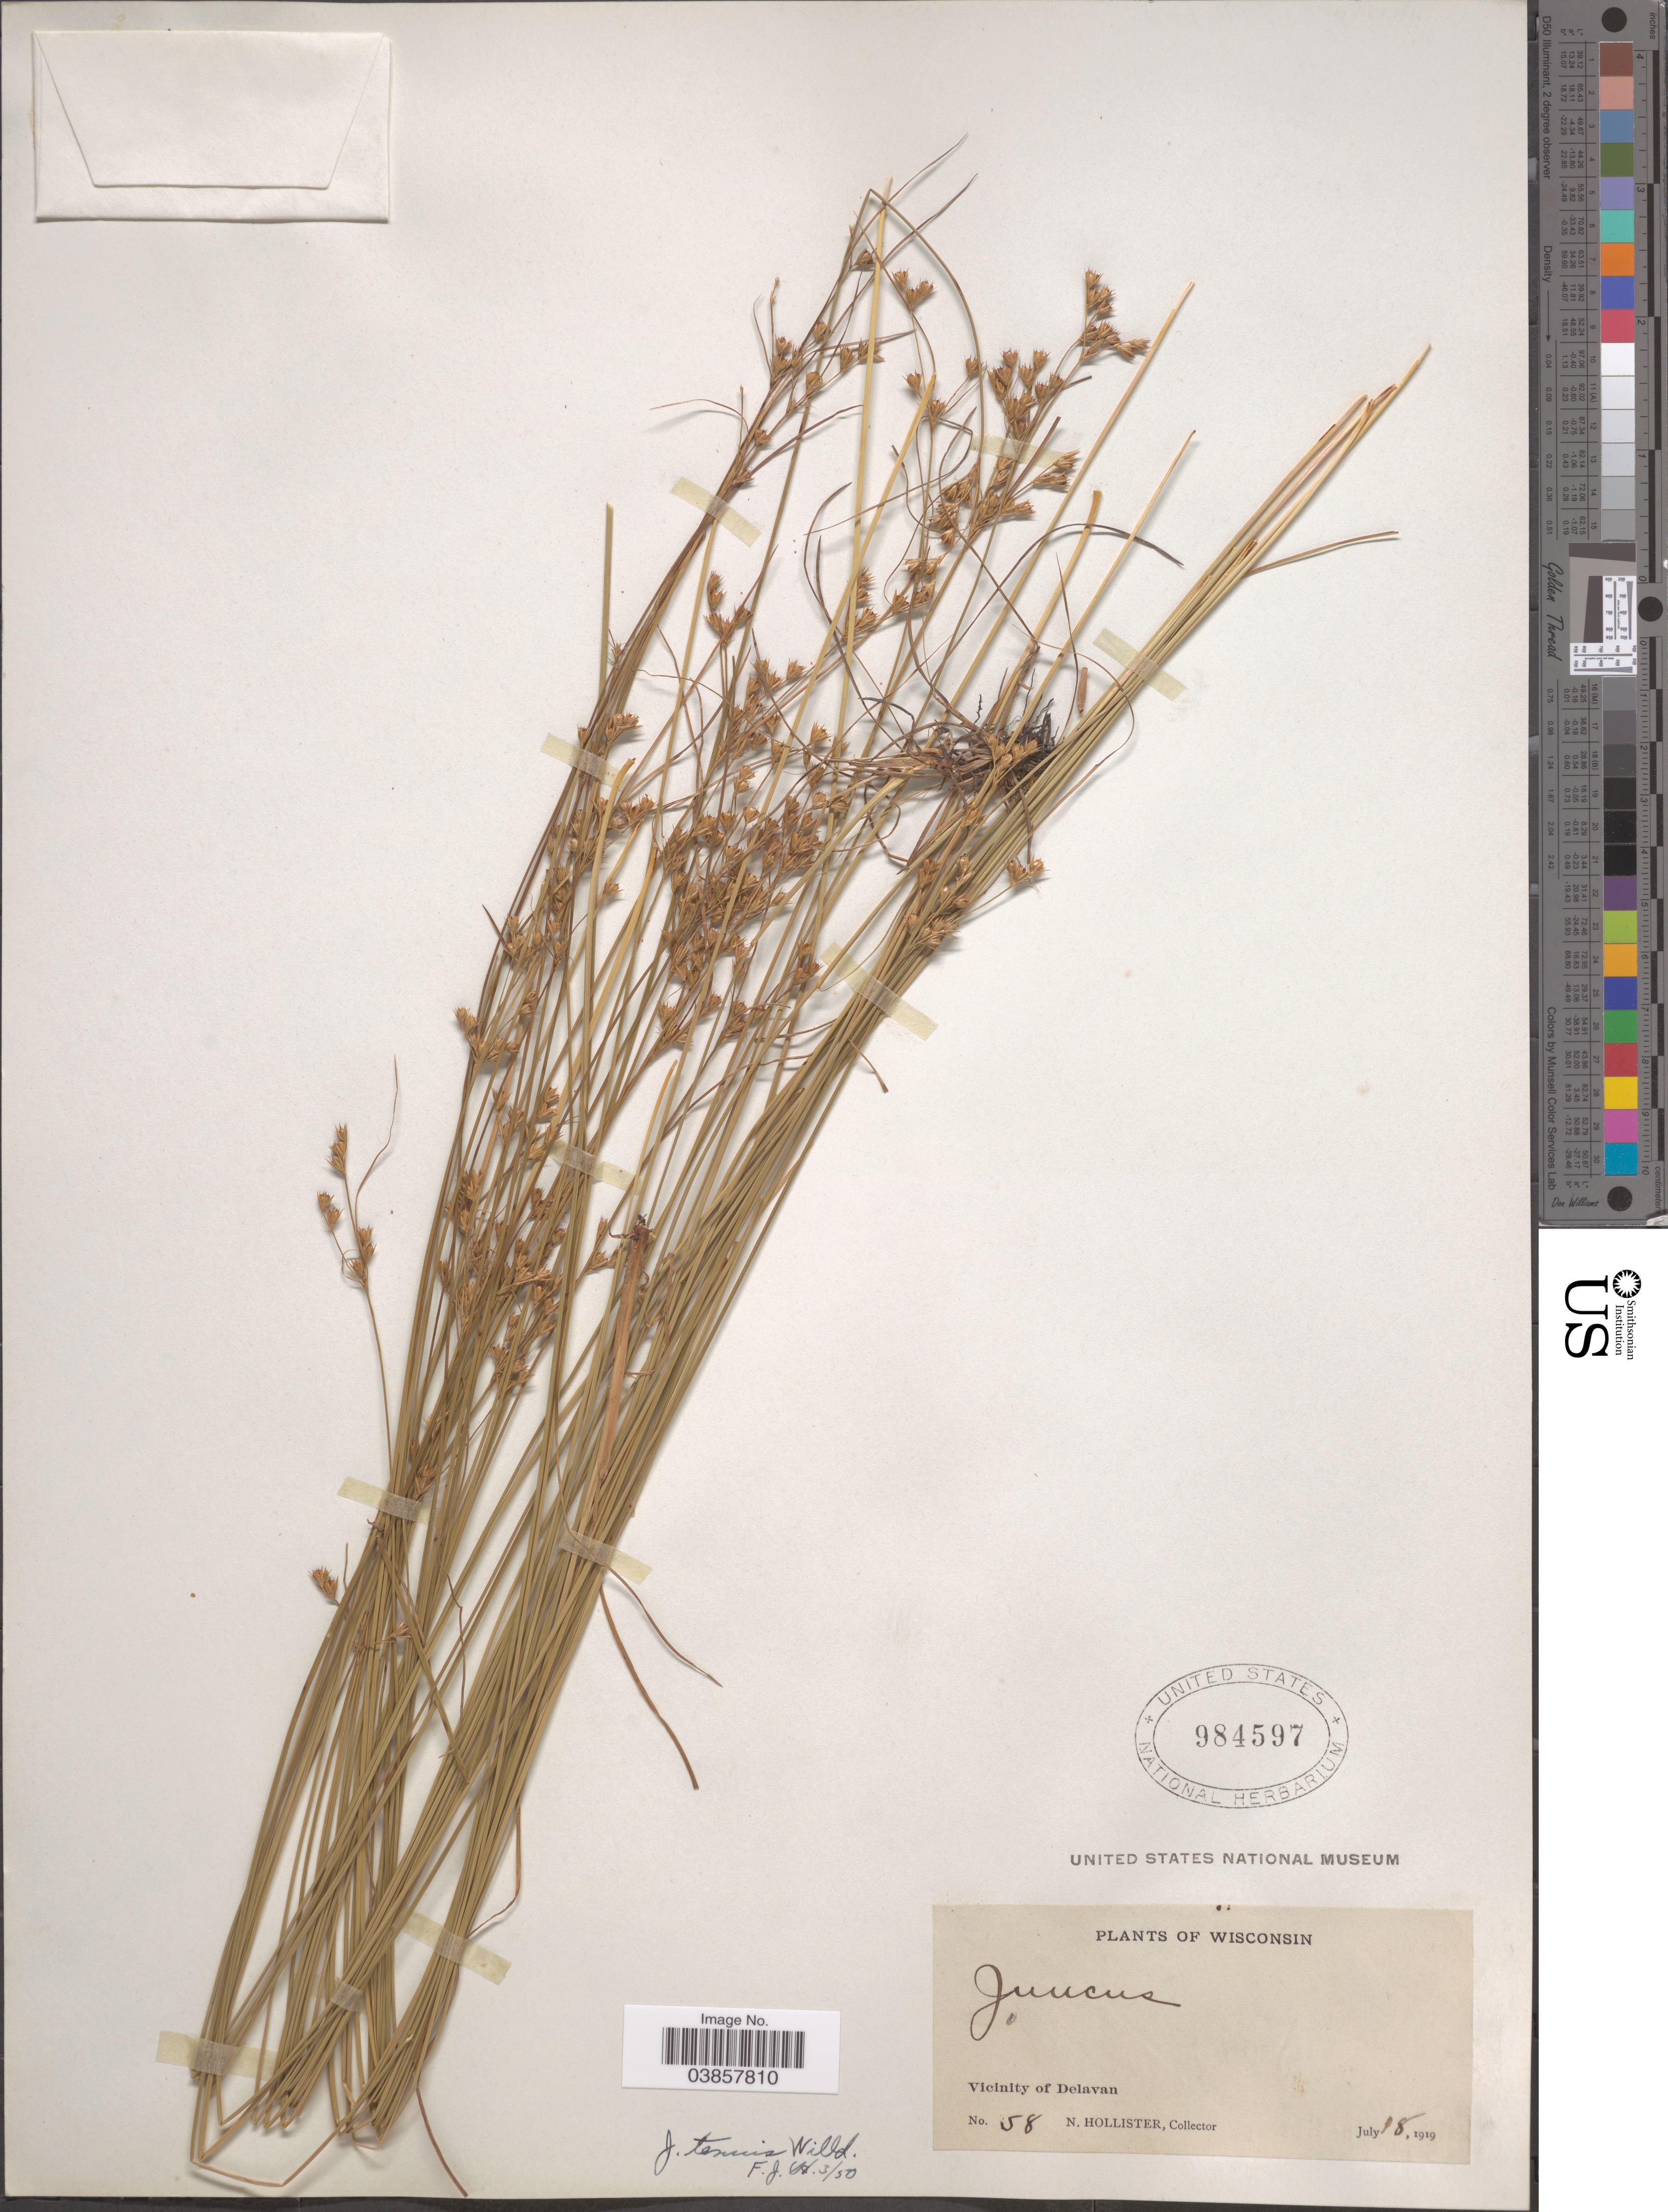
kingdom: Plantae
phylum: Tracheophyta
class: Liliopsida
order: Poales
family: Juncaceae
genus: Juncus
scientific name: Juncus tenuis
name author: Willd.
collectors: N. Hollister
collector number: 58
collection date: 1919-07-18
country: United States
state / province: Wisconsin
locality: Vicinity of Delavan.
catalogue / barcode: US 984597